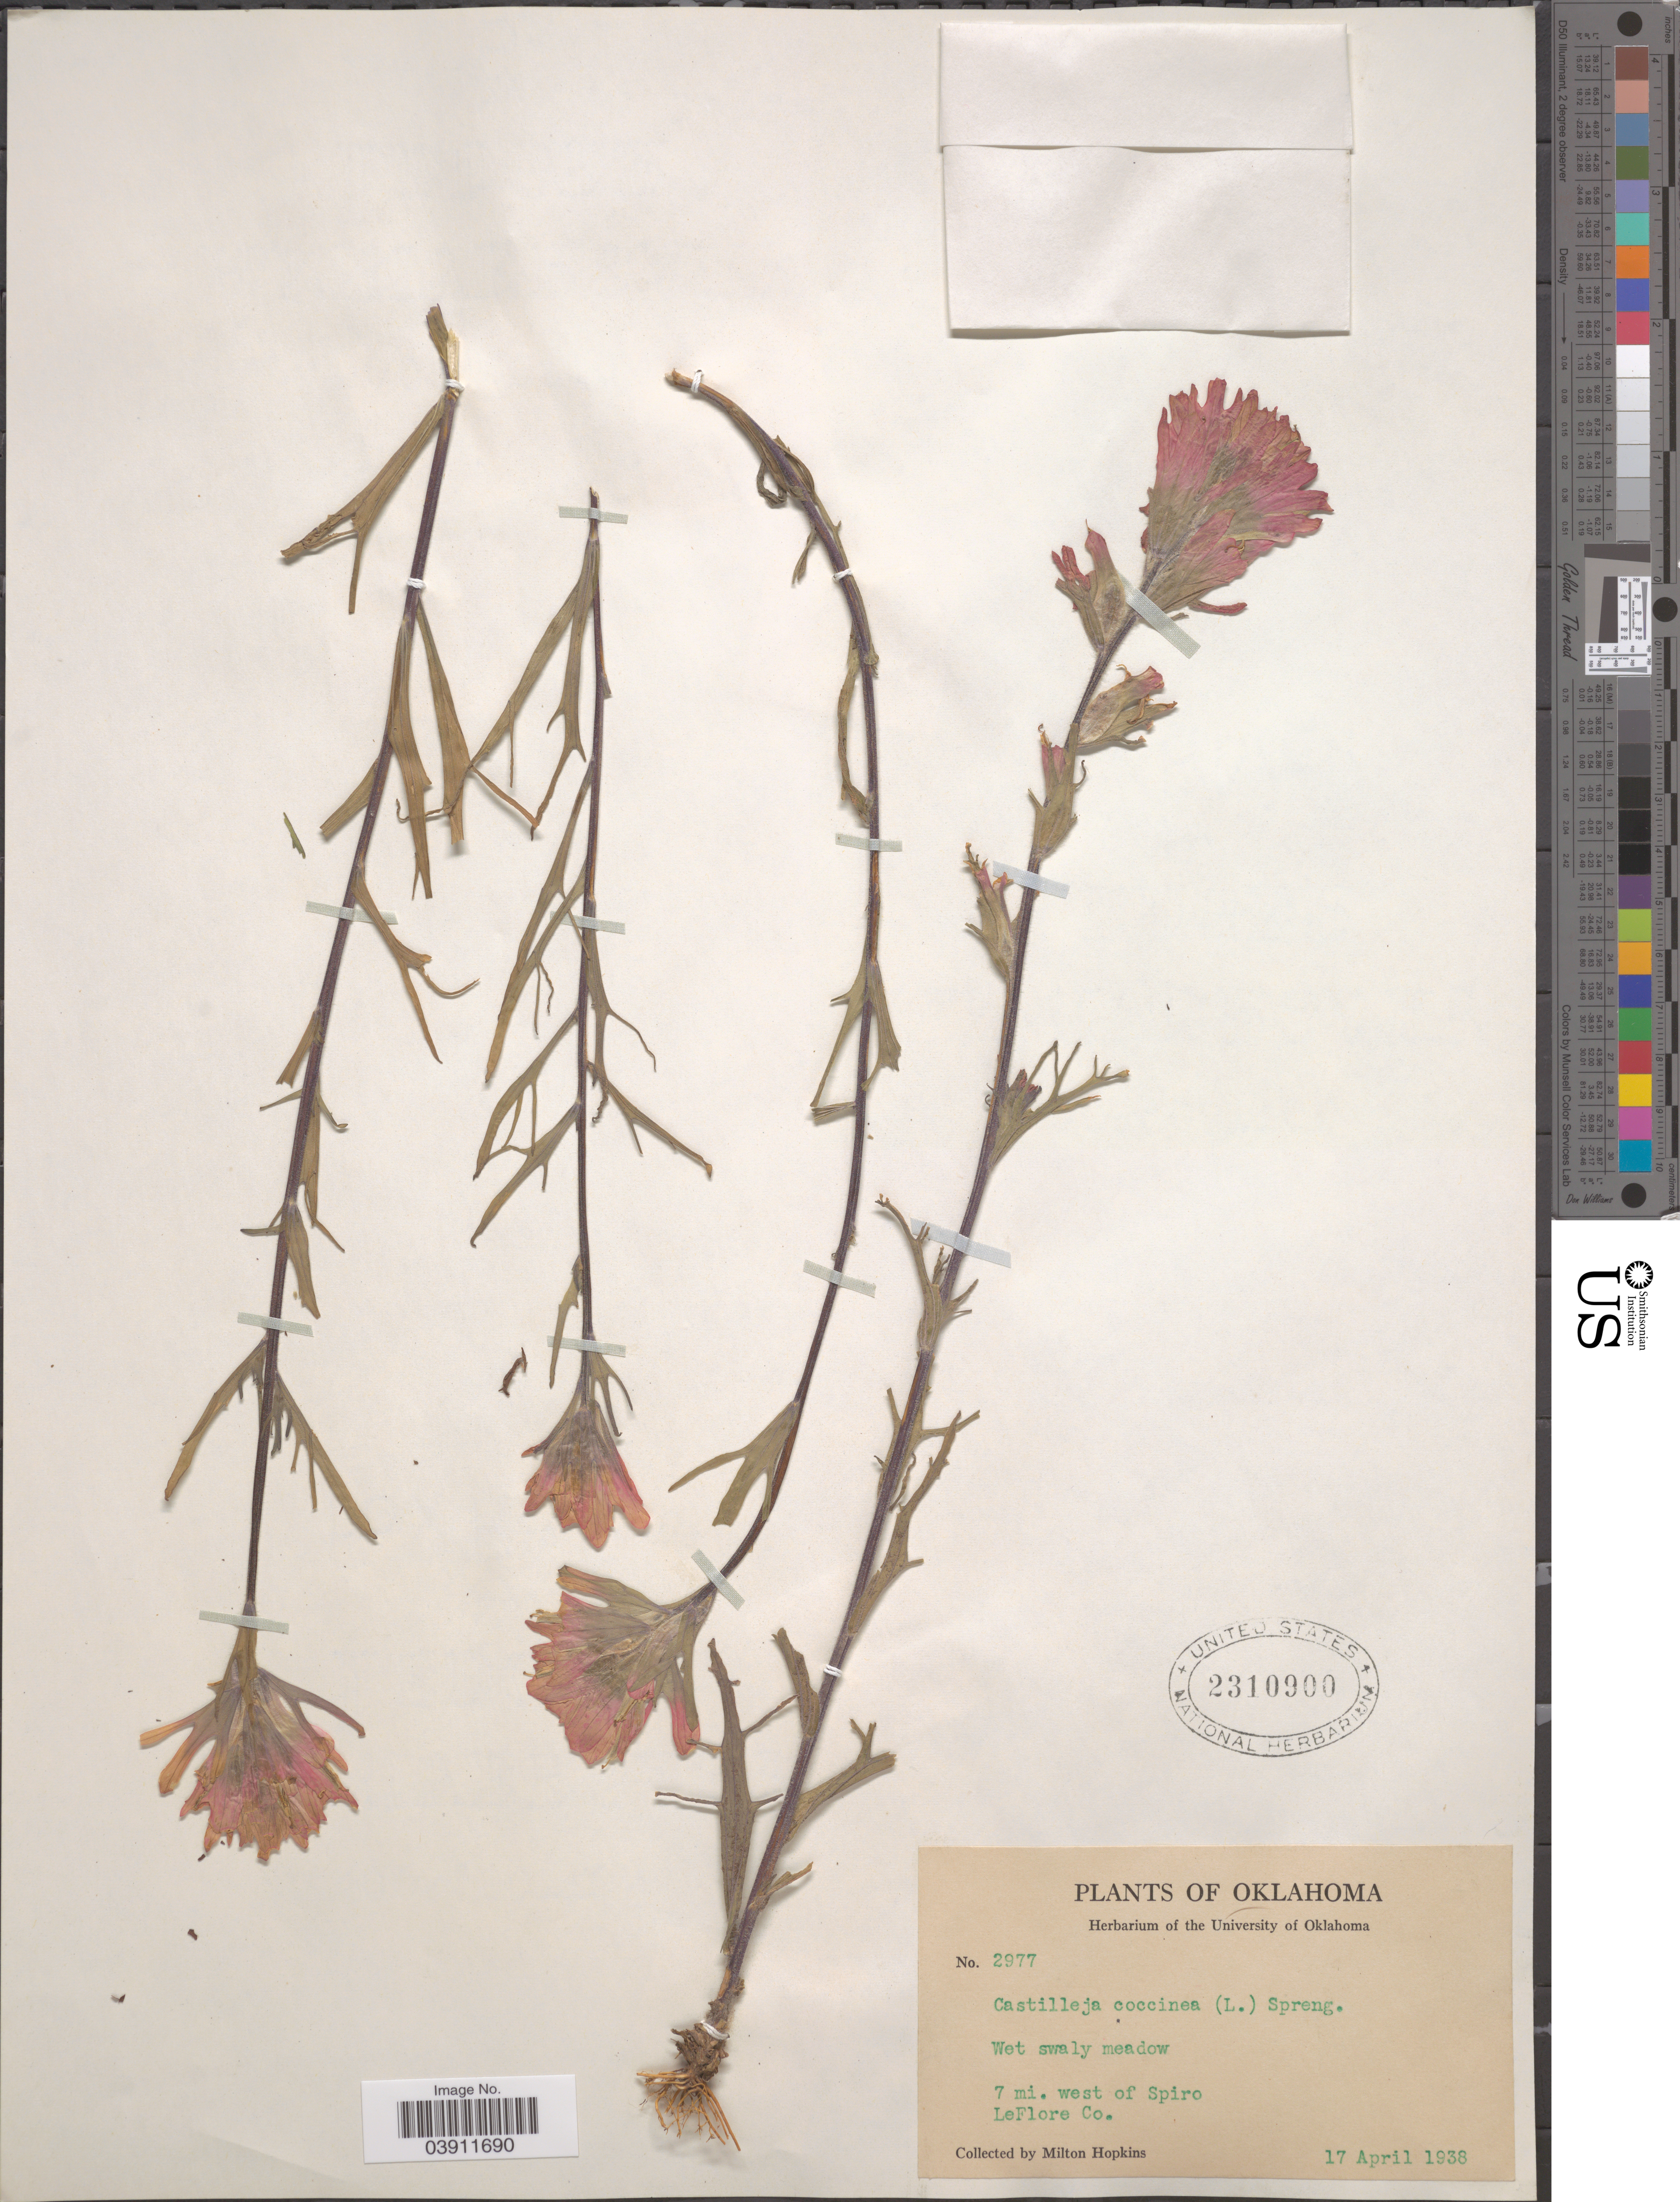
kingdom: Plantae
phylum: Tracheophyta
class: Magnoliopsida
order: Lamiales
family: Orobanchaceae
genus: Castilleja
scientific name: Castilleja coccinea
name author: (L.) Spreng.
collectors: M. Hopkins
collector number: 2977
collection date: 1938-04-17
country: United States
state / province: Oklahoma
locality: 7 mi. west of Spiro. LeFlore Co.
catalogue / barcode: US 2310900